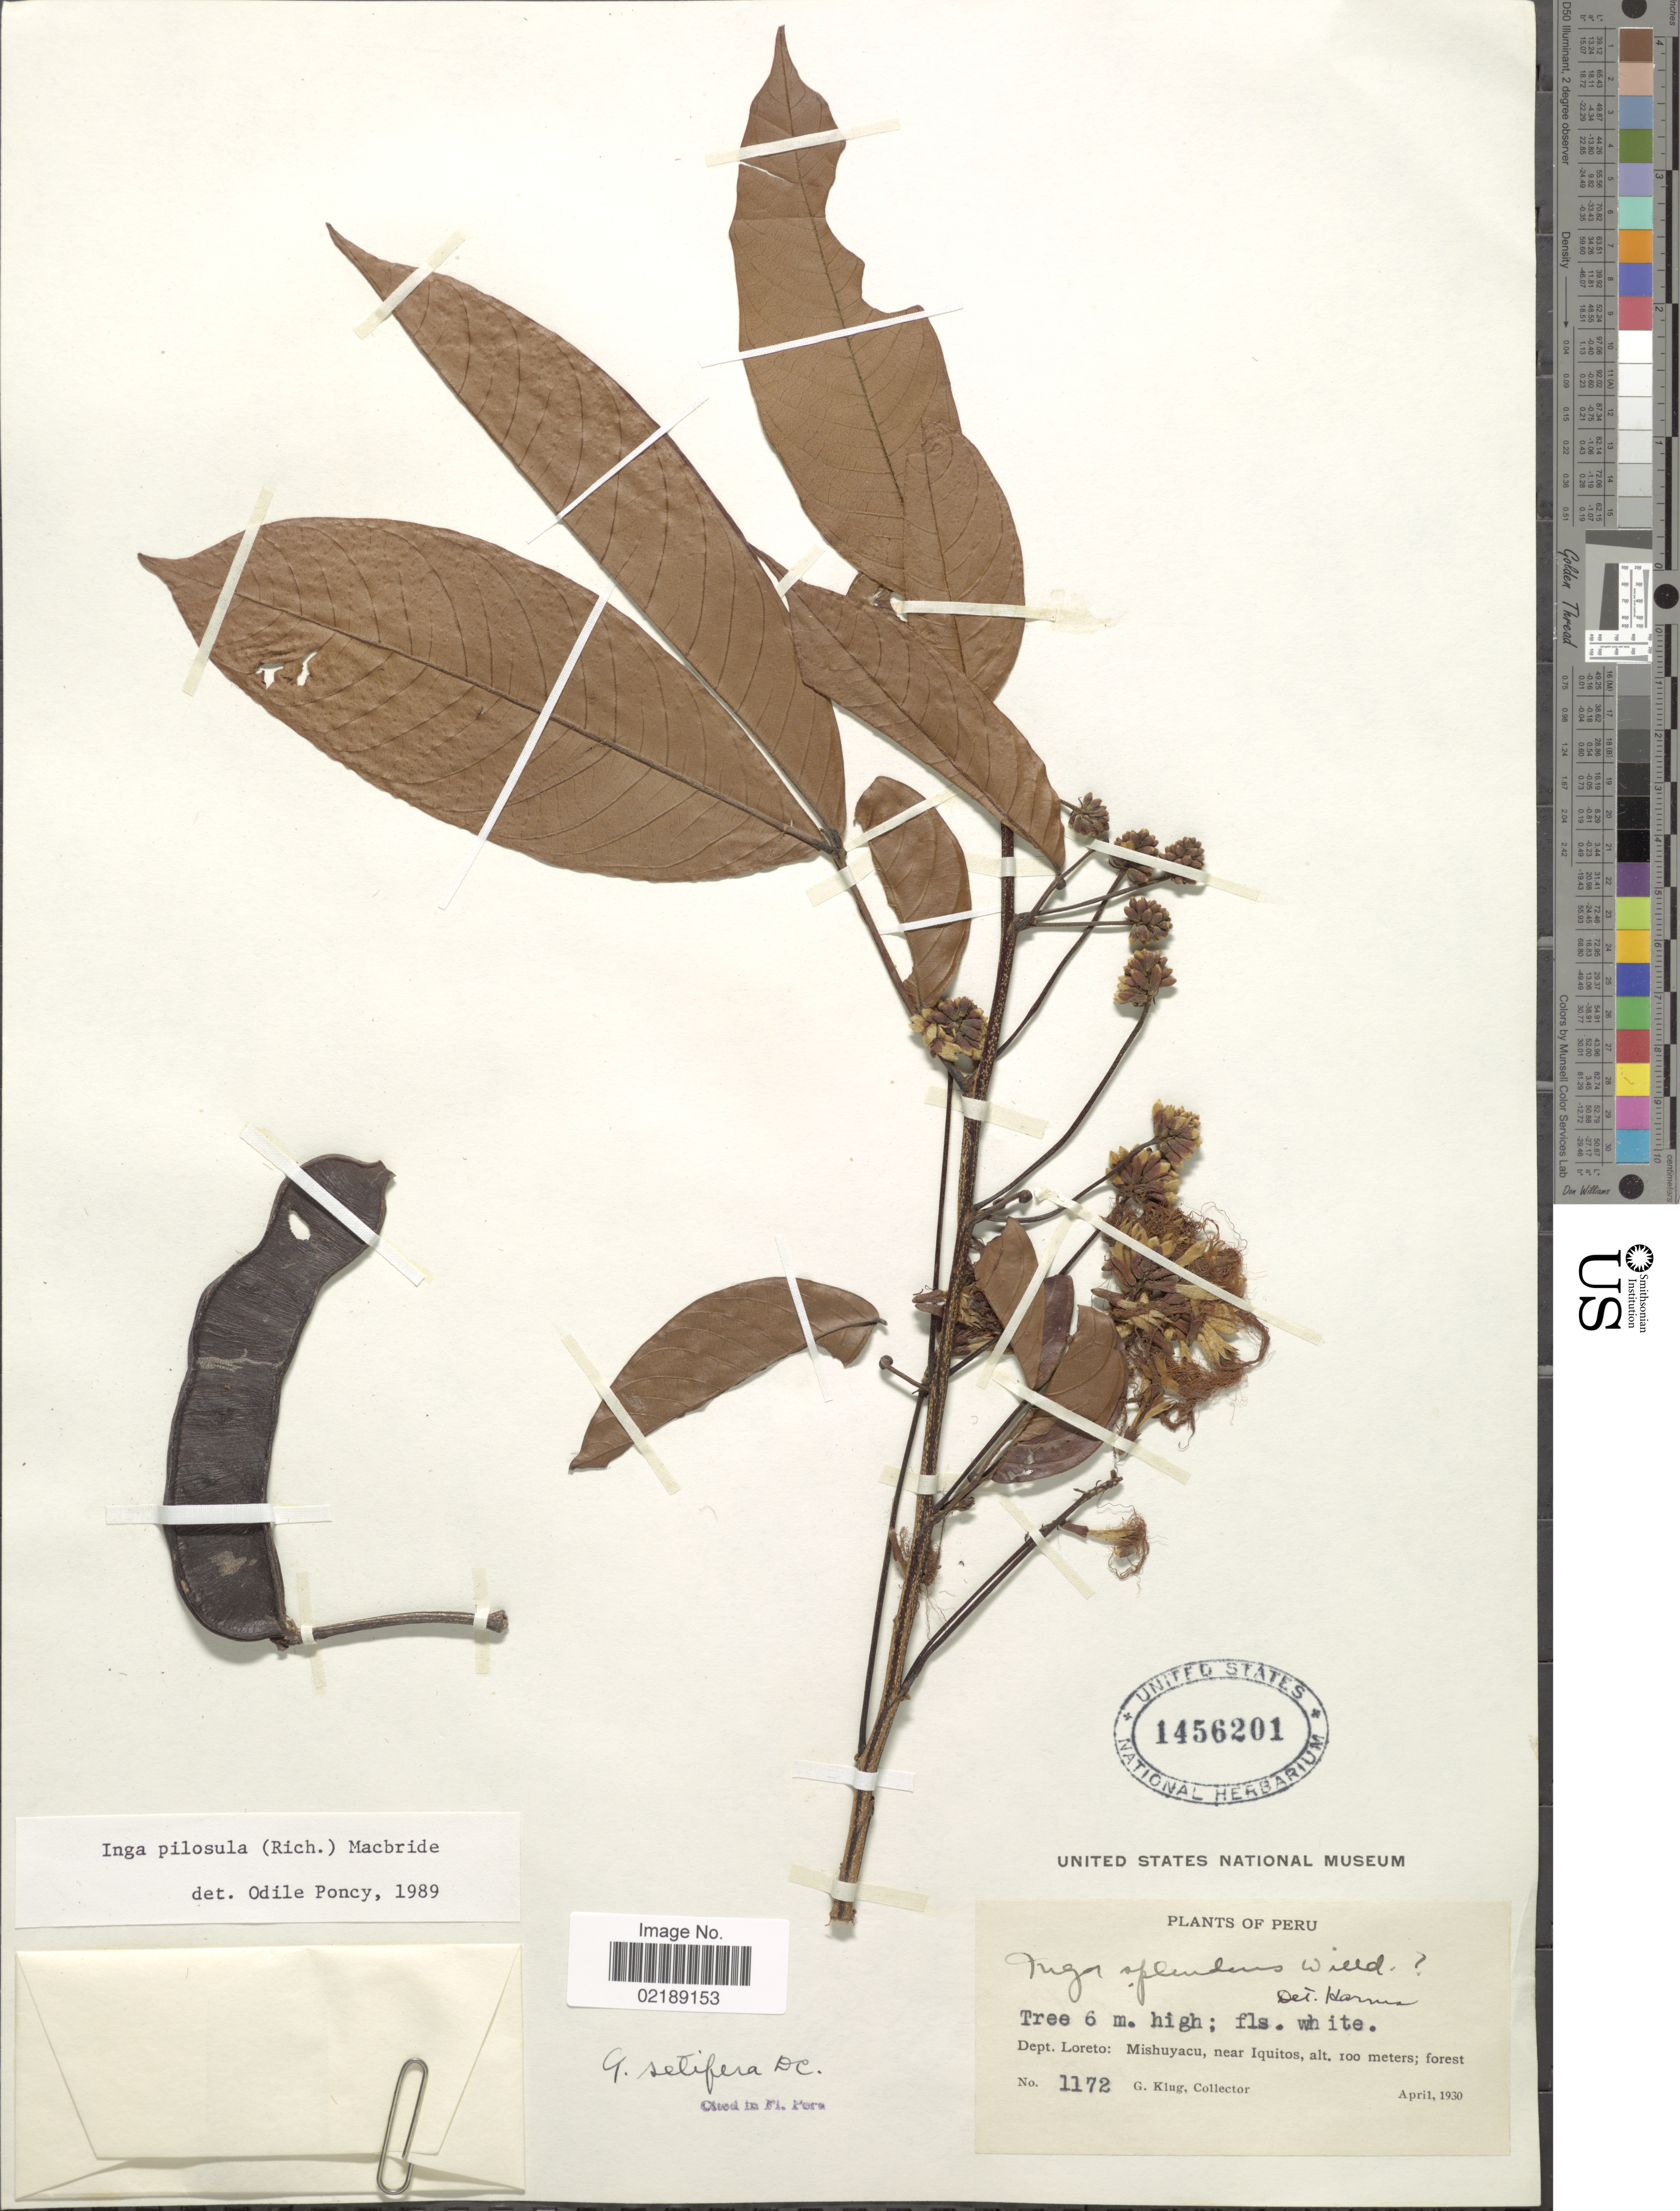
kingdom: Plantae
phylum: Tracheophyta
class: Magnoliopsida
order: Fabales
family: Fabaceae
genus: Inga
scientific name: Inga pilosula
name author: (Rich.) J.F. Macbr.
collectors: G. Klug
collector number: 1172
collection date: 1930-04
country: Peru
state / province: Loreto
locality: Mishuyacu, near Iquitos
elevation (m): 100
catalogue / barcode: US 1456201